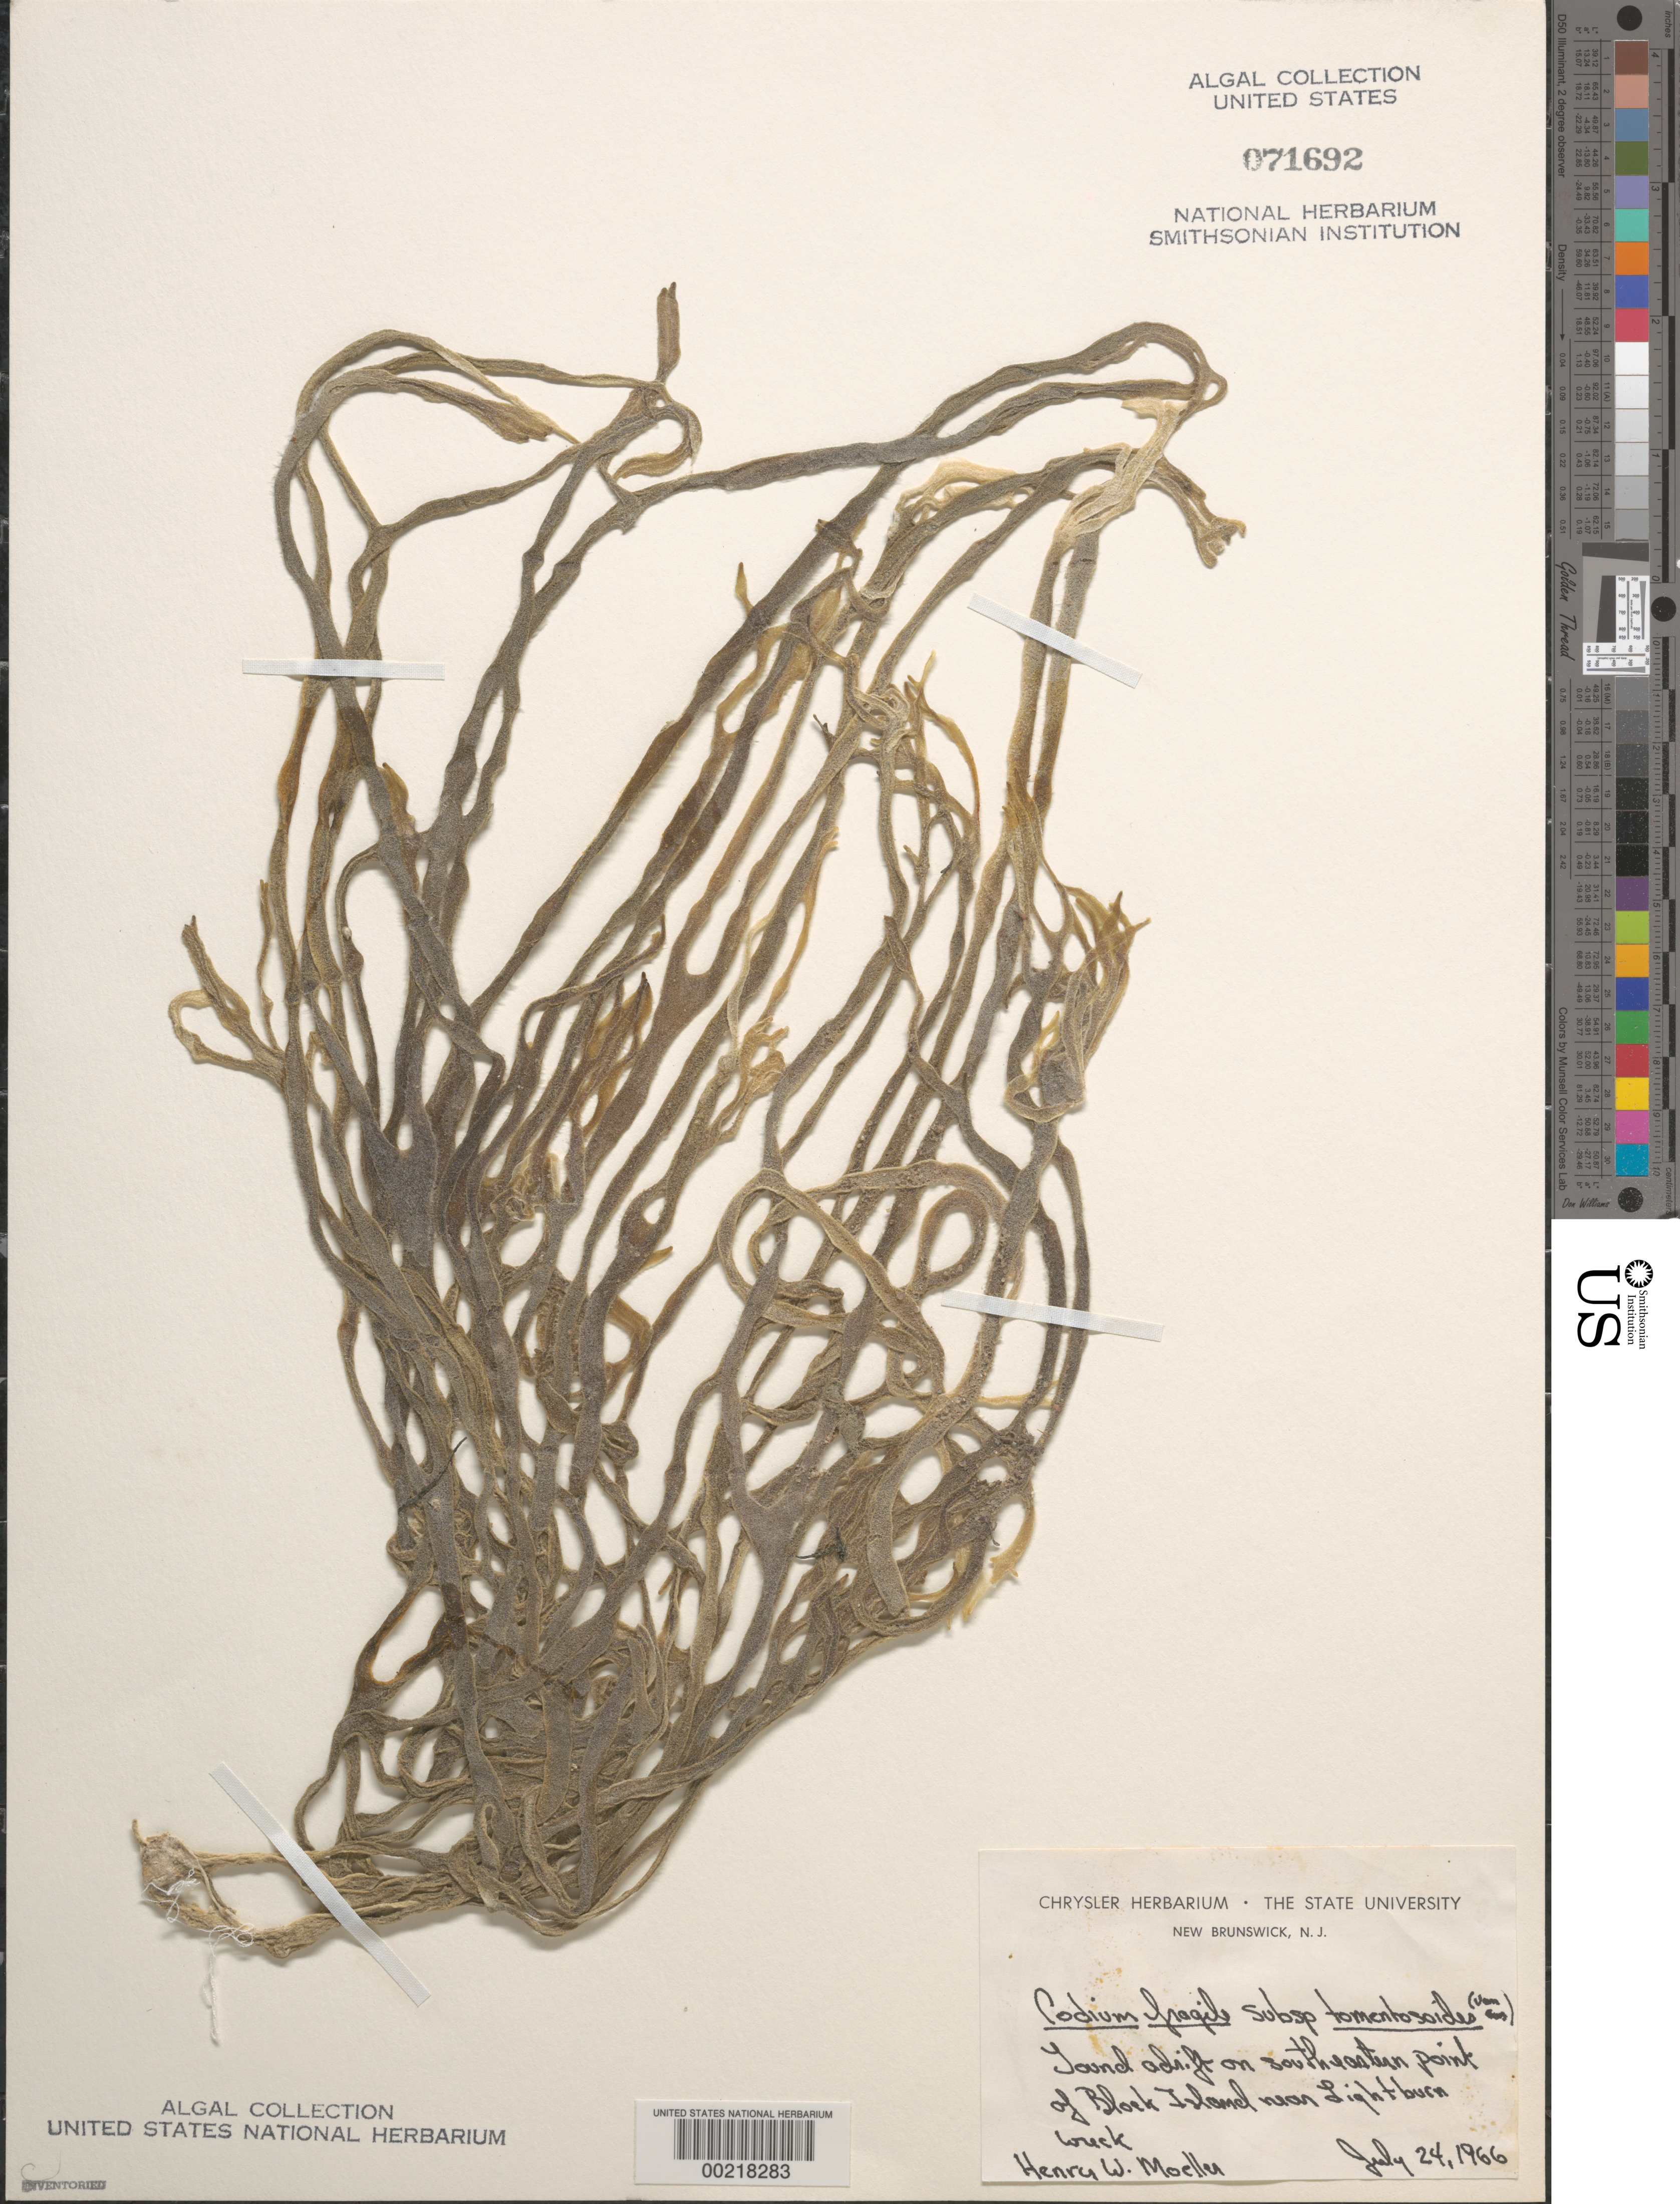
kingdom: Plantae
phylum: Chlorophyta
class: Ulvophyceae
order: Bryopsidales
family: Codiaceae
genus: Codium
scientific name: Codium fragile subsp. tomentosoides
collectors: H. Moeller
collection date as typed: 24 Jul 1966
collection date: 1966-07-24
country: United States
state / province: Rhode Island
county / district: Washington County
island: Block Island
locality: Near Lightburn wreck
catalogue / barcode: US 71692